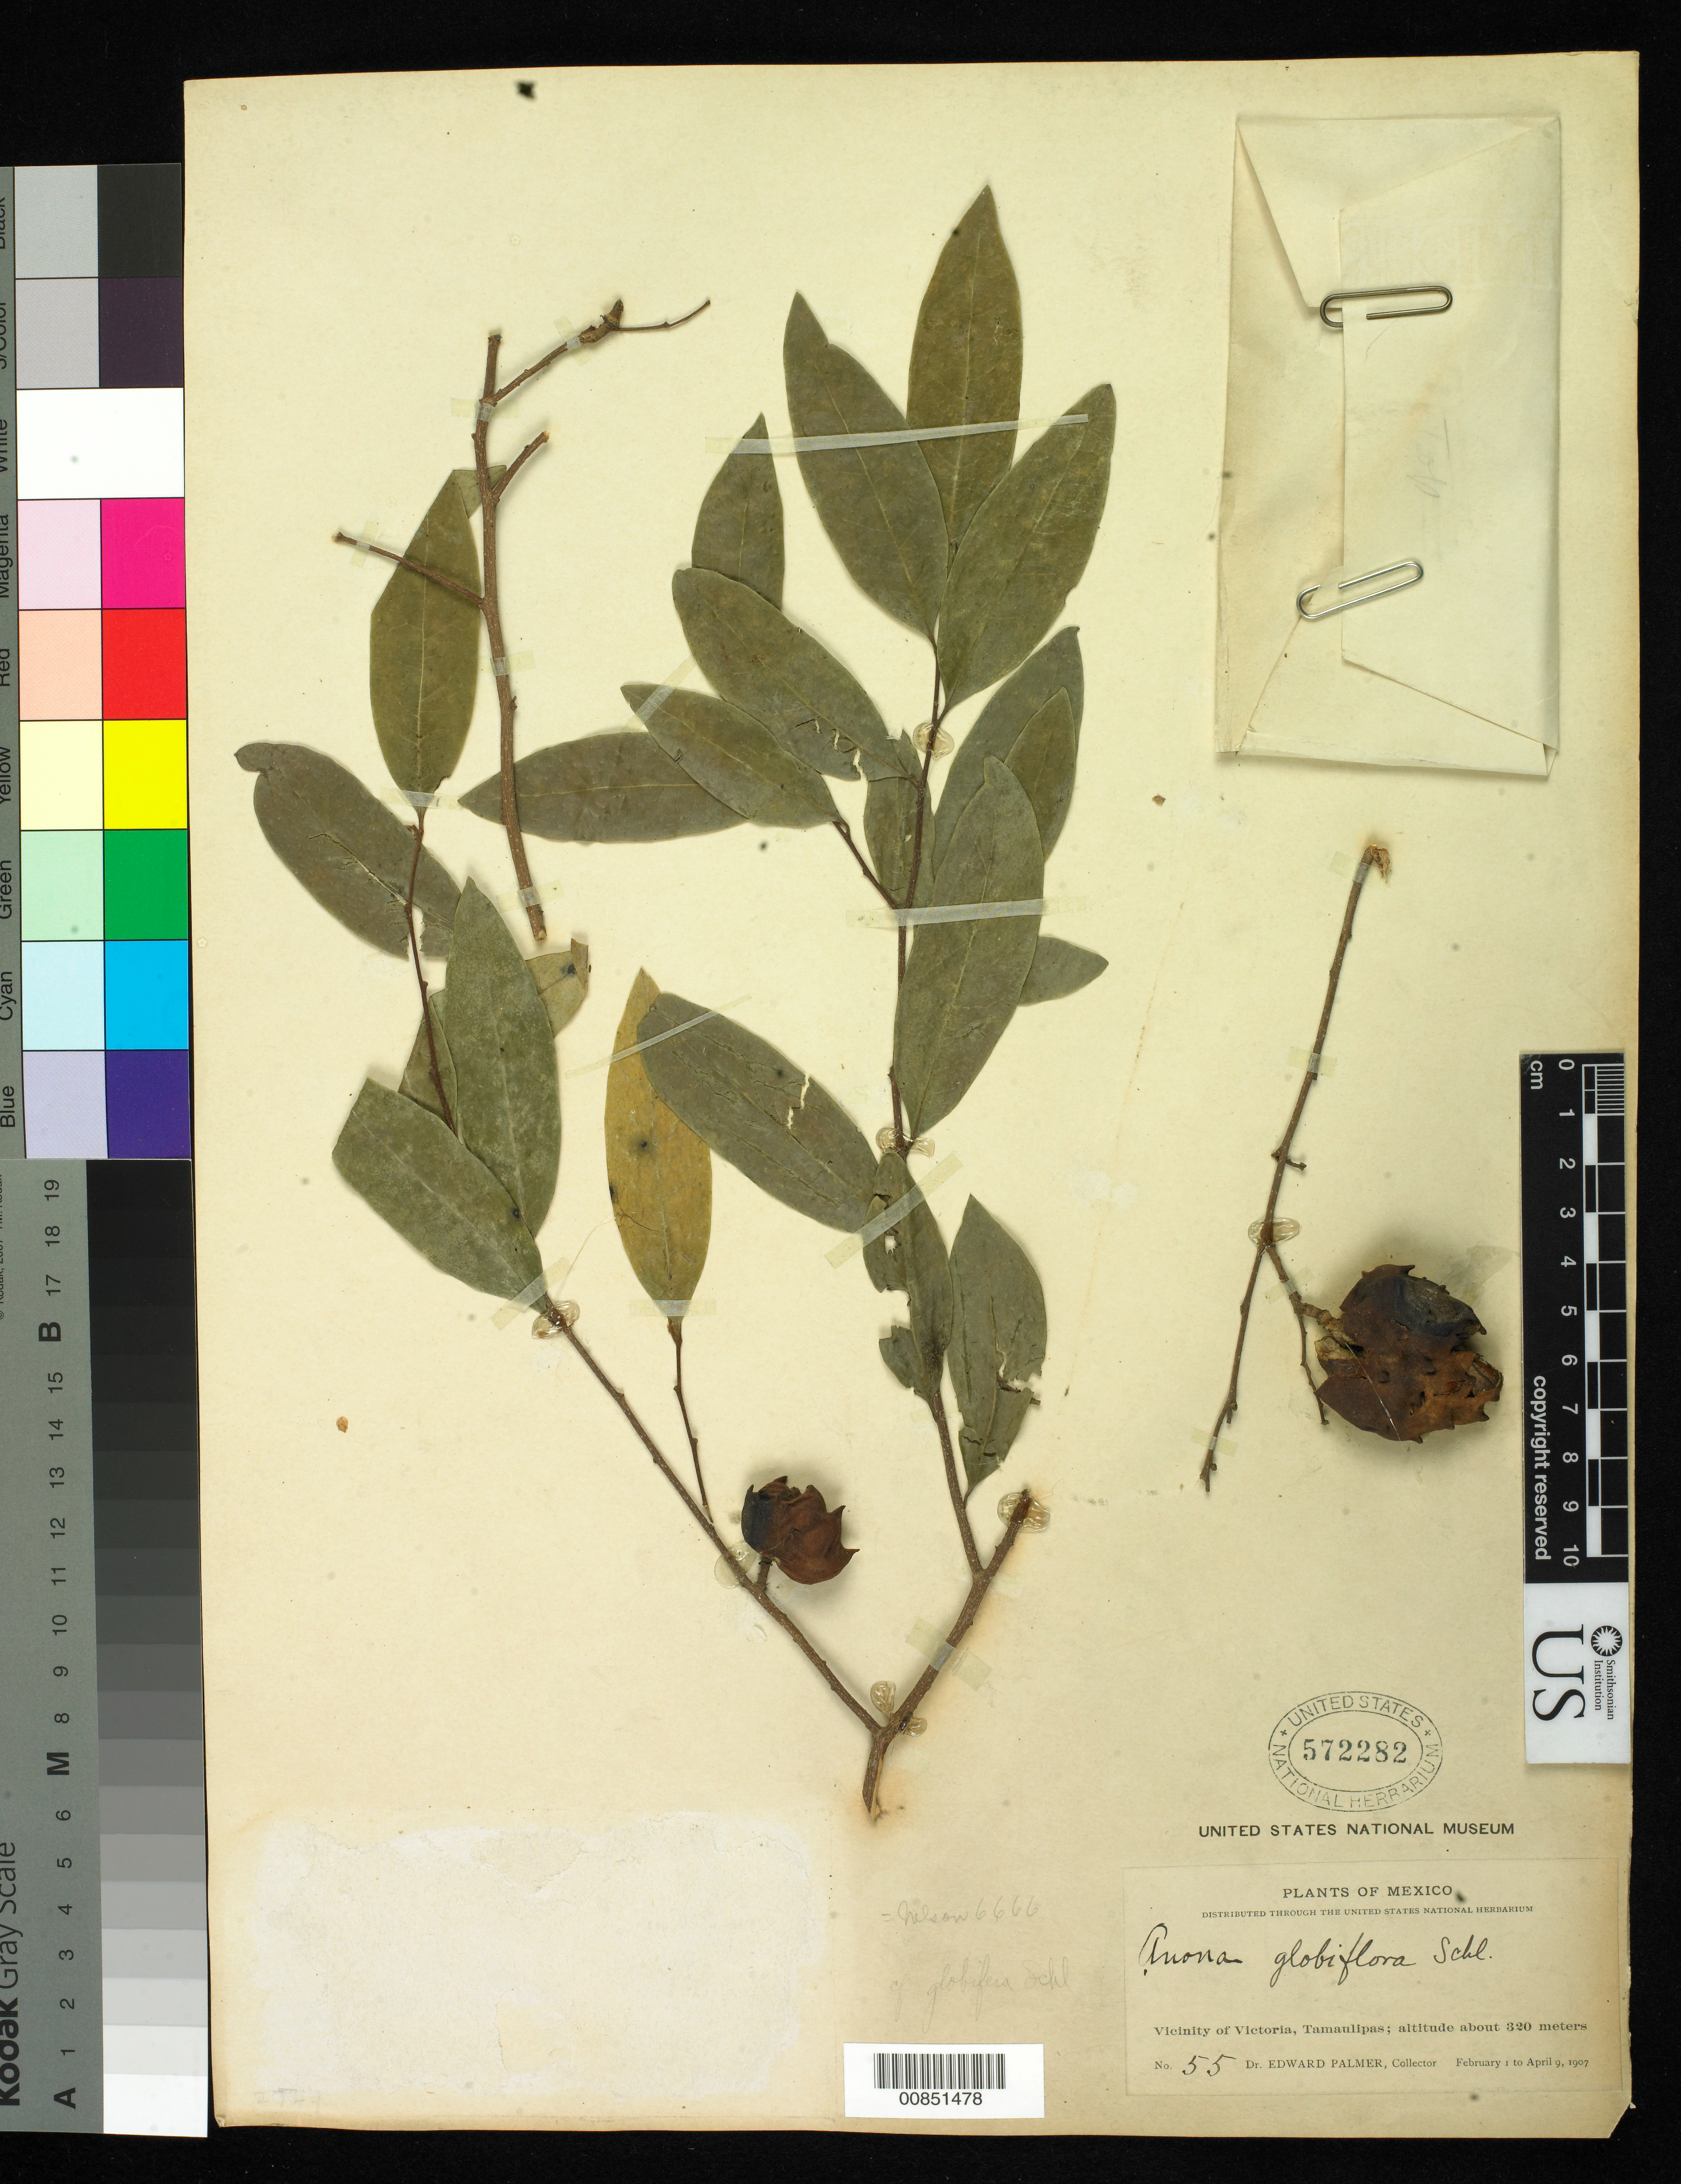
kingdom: Plantae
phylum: Tracheophyta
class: Magnoliopsida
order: Magnoliales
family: Annonaceae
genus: Annona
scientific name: Annona globiflora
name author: Schltdl.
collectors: E. Palmer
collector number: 55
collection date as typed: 01 Feb 1907 to 09 Apr 1907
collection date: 1907-02-01/1907-04-09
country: Mexico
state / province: Tamaulipas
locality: Vicinity of Victoria.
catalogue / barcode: US 572282